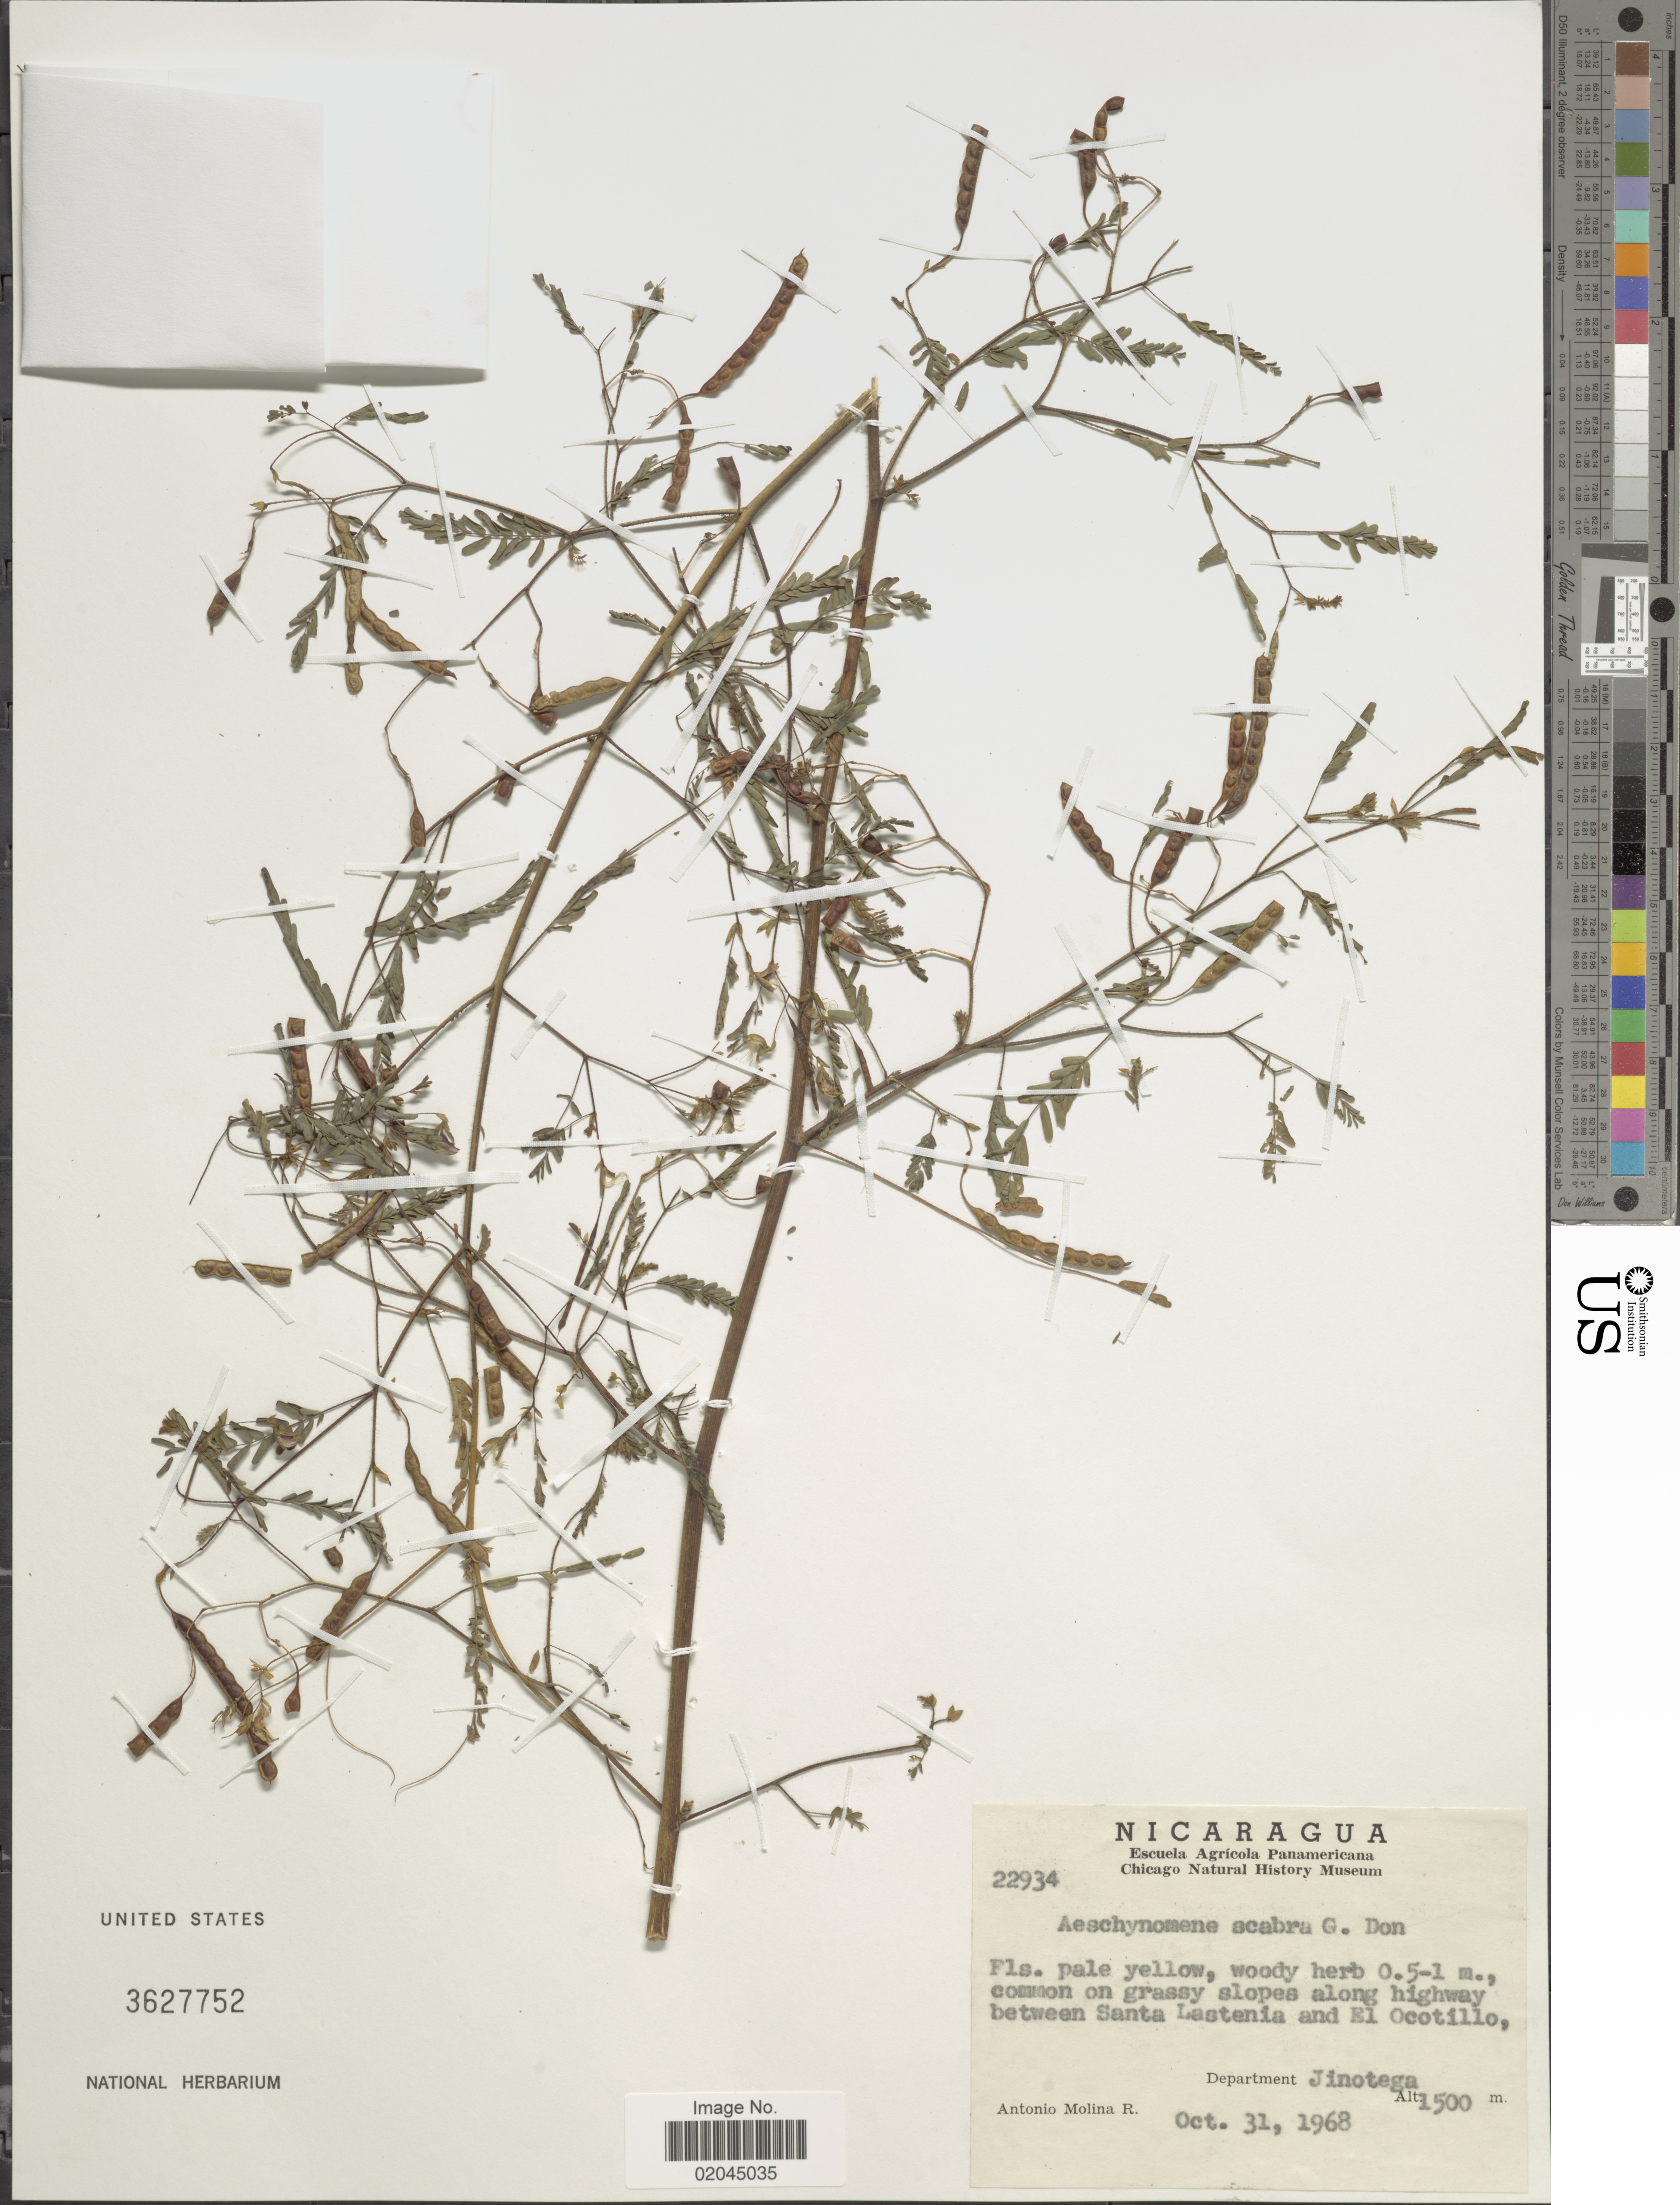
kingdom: Plantae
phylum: Tracheophyta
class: Magnoliopsida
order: Fabales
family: Fabaceae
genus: Aeschynomene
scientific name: Aeschynomene scabra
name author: G. Don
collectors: A. Molina R.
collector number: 22934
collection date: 1968-10-31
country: Nicaragua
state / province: Jinotega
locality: Common on grassy slopes along highway between Santa Lastenia and El Ocotillo, Department Jinotega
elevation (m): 1500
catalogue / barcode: US 3627752